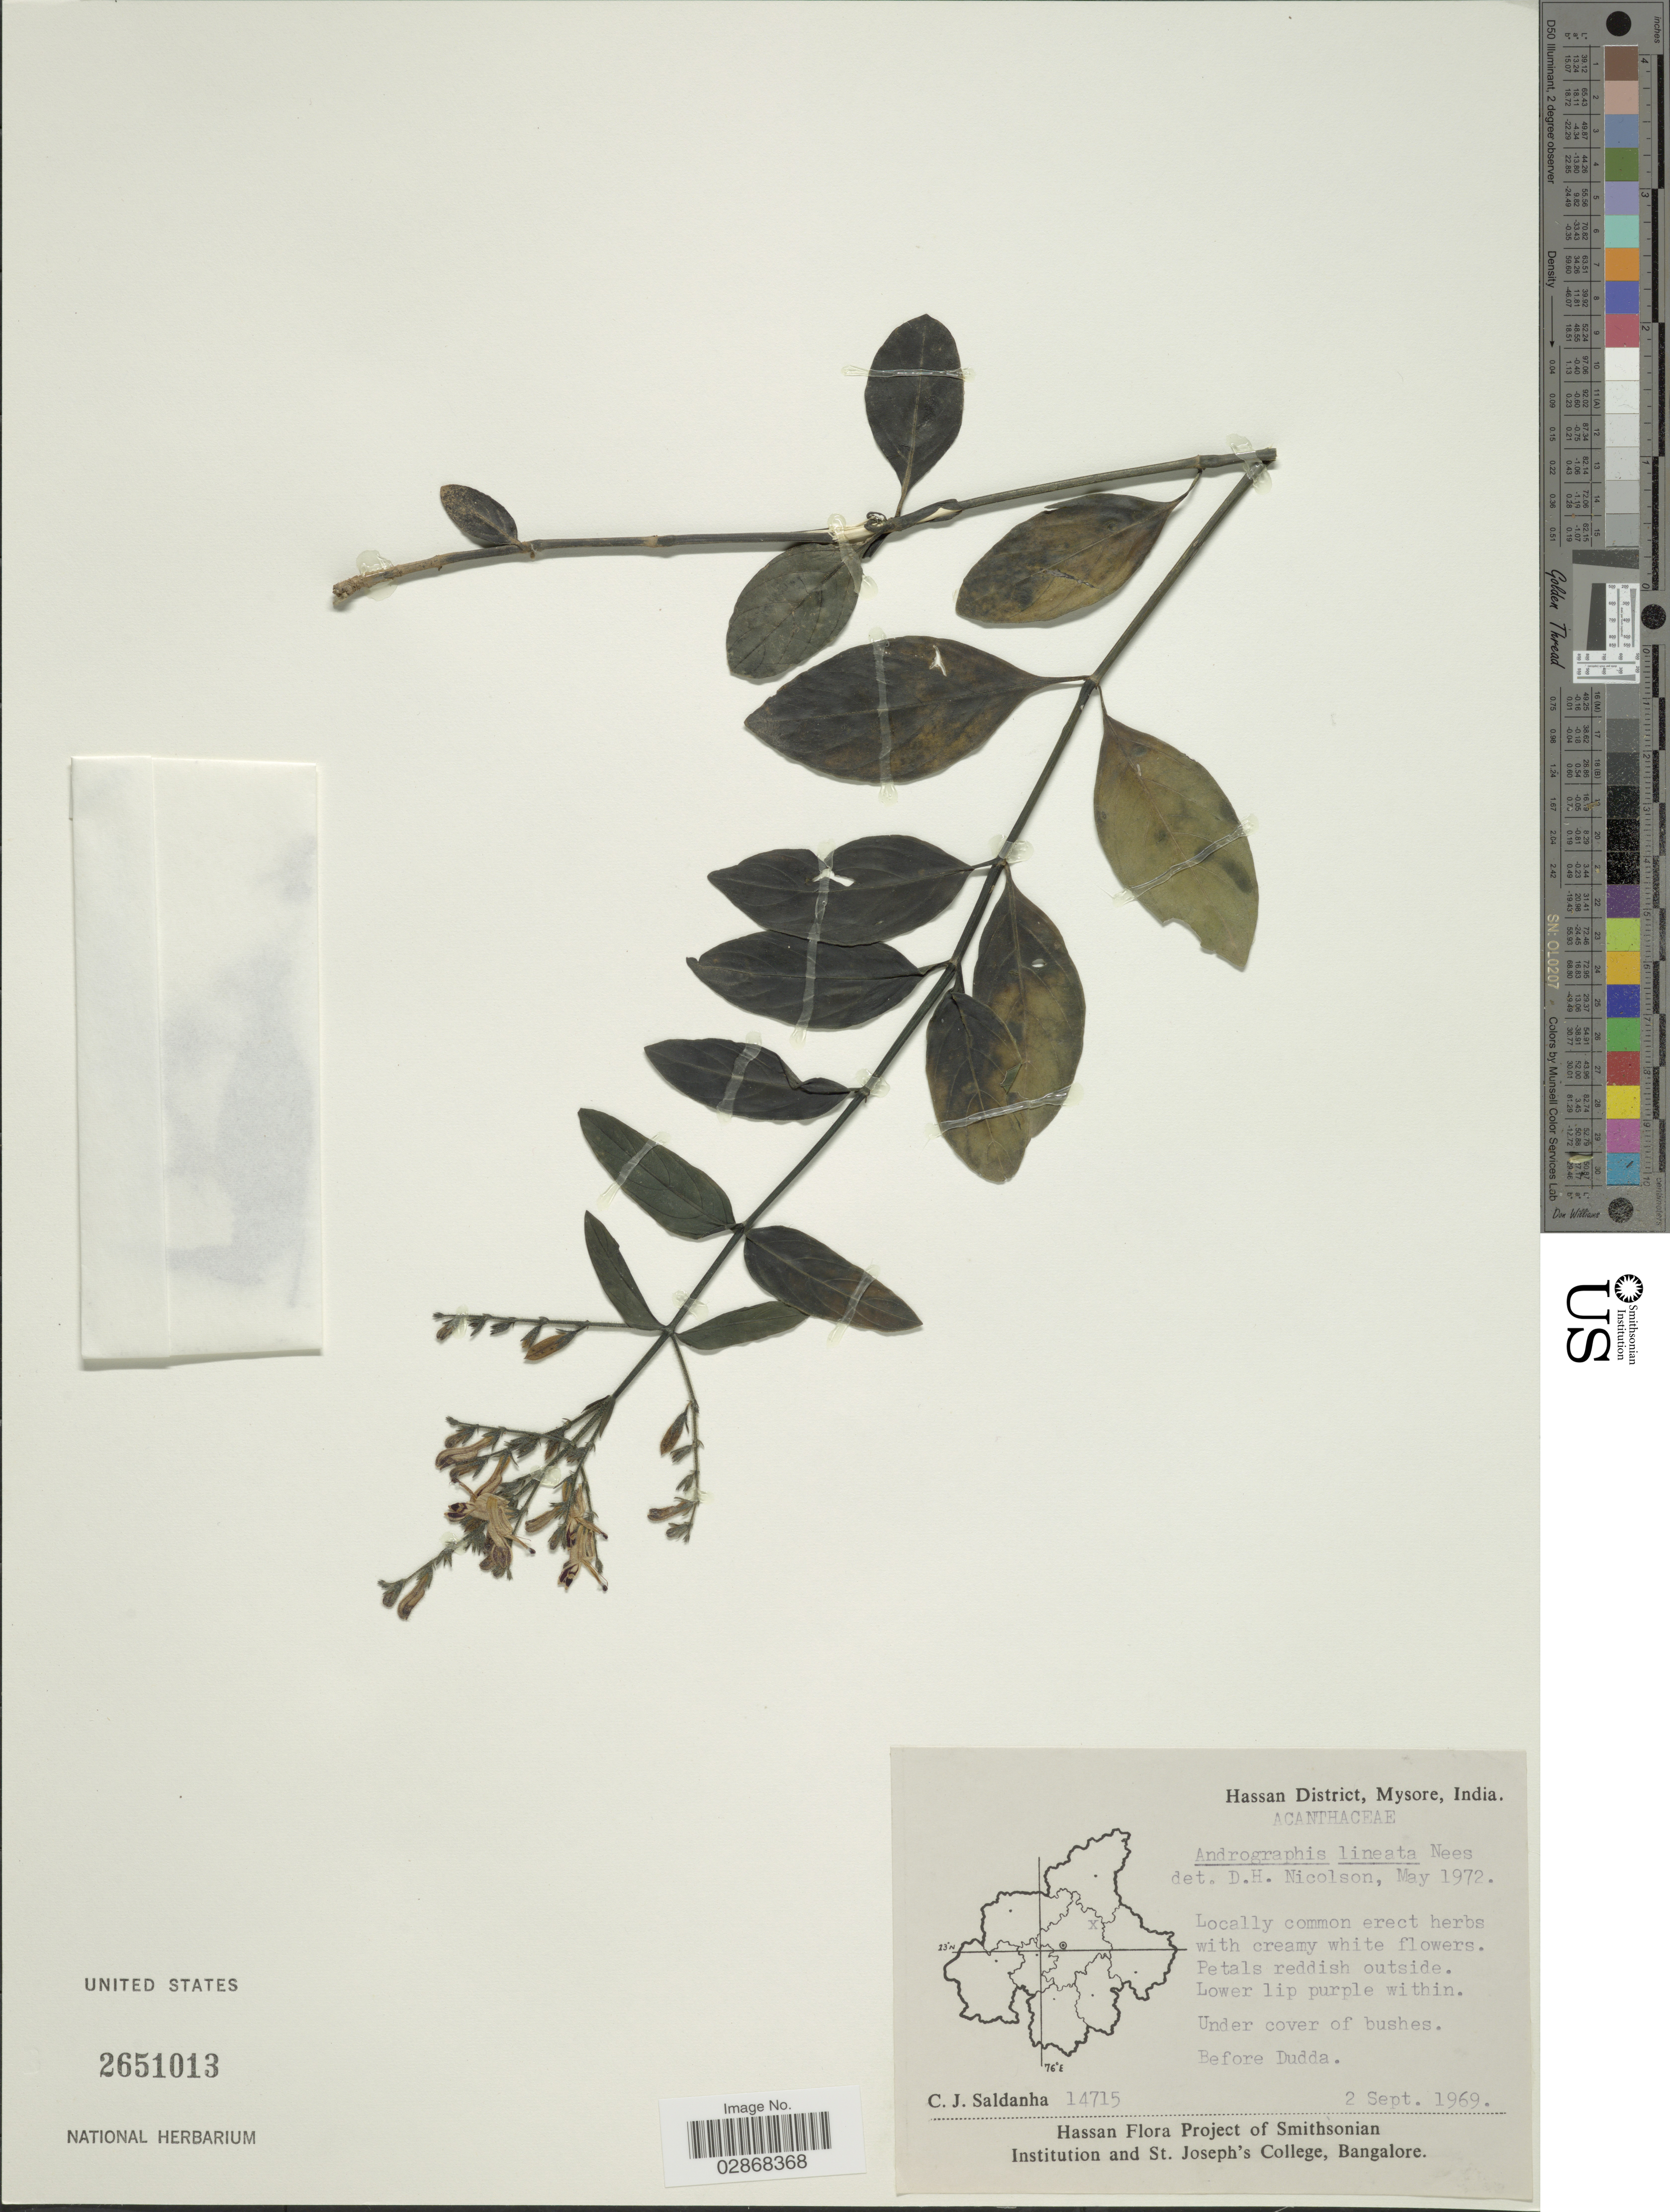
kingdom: Plantae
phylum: Tracheophyta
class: Magnoliopsida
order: Lamiales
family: Acanthaceae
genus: Andrographis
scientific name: Andrographis lineata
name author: Nees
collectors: C. J. Saldanha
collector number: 14715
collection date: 1969-09-02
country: India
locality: Hassan District, Mysore. Before Dudda.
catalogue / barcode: US 2651013